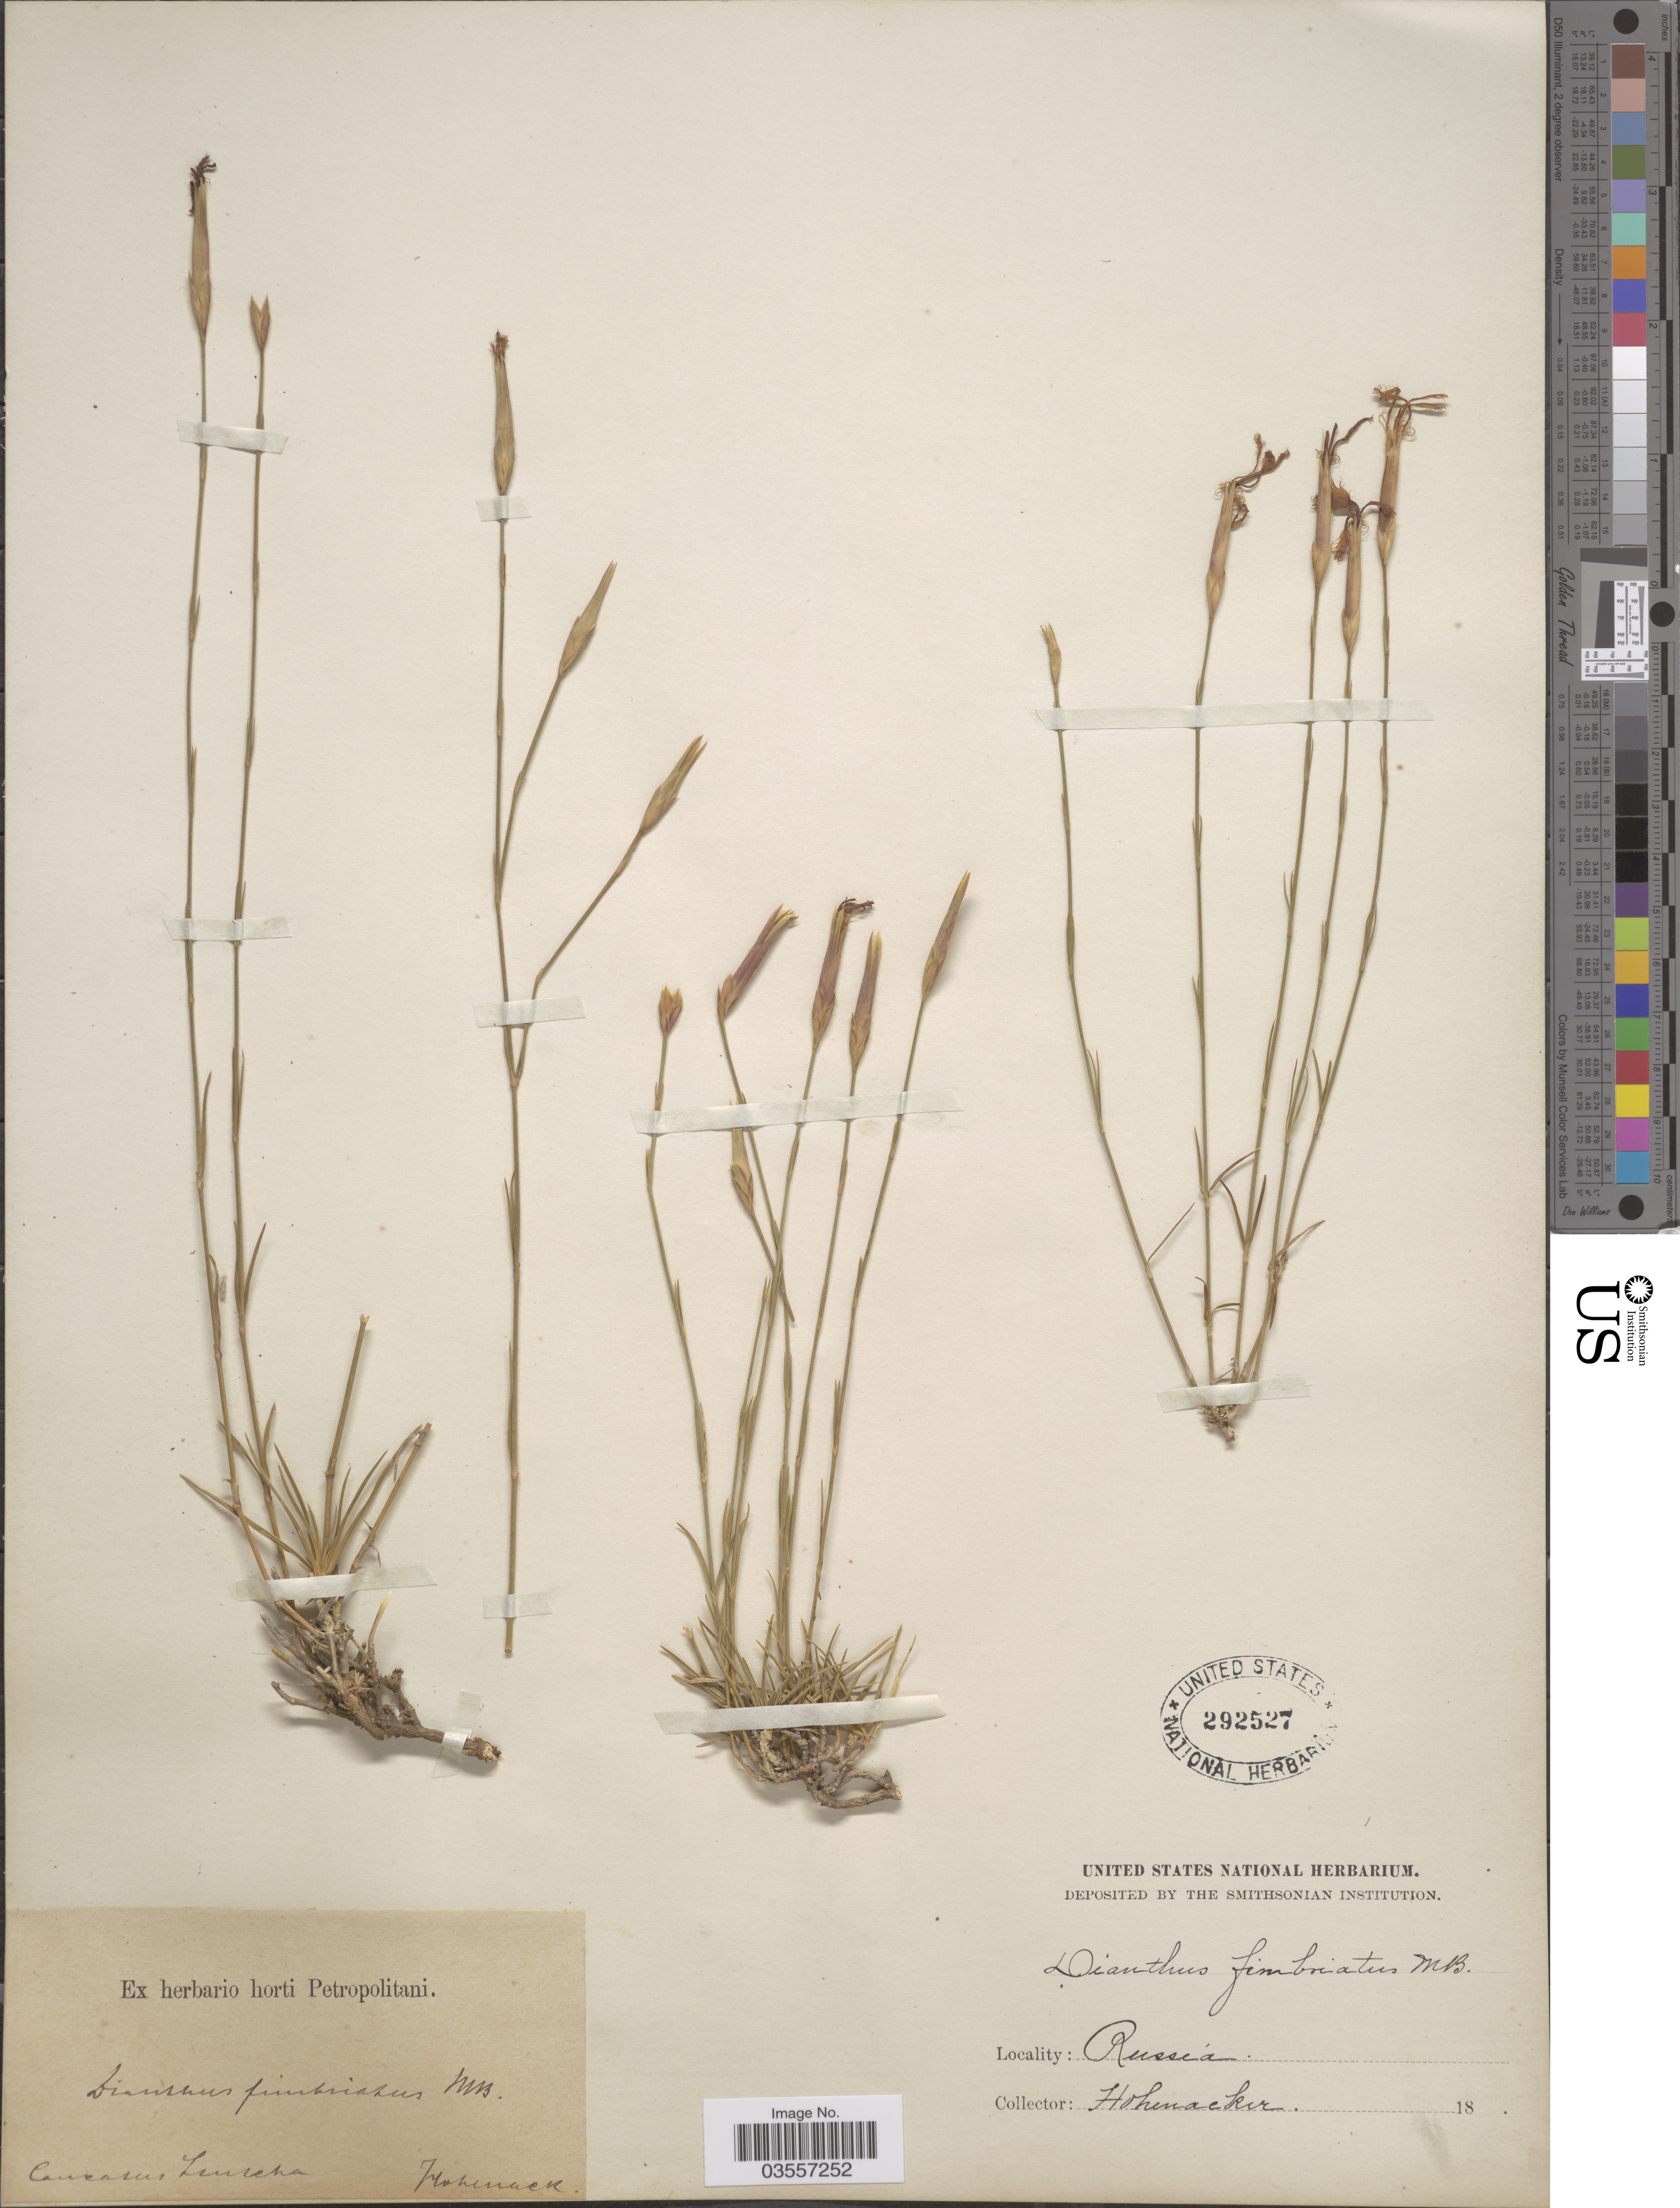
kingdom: Plantae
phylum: Tracheophyta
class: Magnoliopsida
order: Caryophyllales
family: Caryophyllaceae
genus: Dianthus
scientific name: Dianthus orientalis subsp. orientalis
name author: Adams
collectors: Hohenacker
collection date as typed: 18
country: Russian Federation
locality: Caucasus. Lenscha [interpreted]. Russia.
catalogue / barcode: US 292527